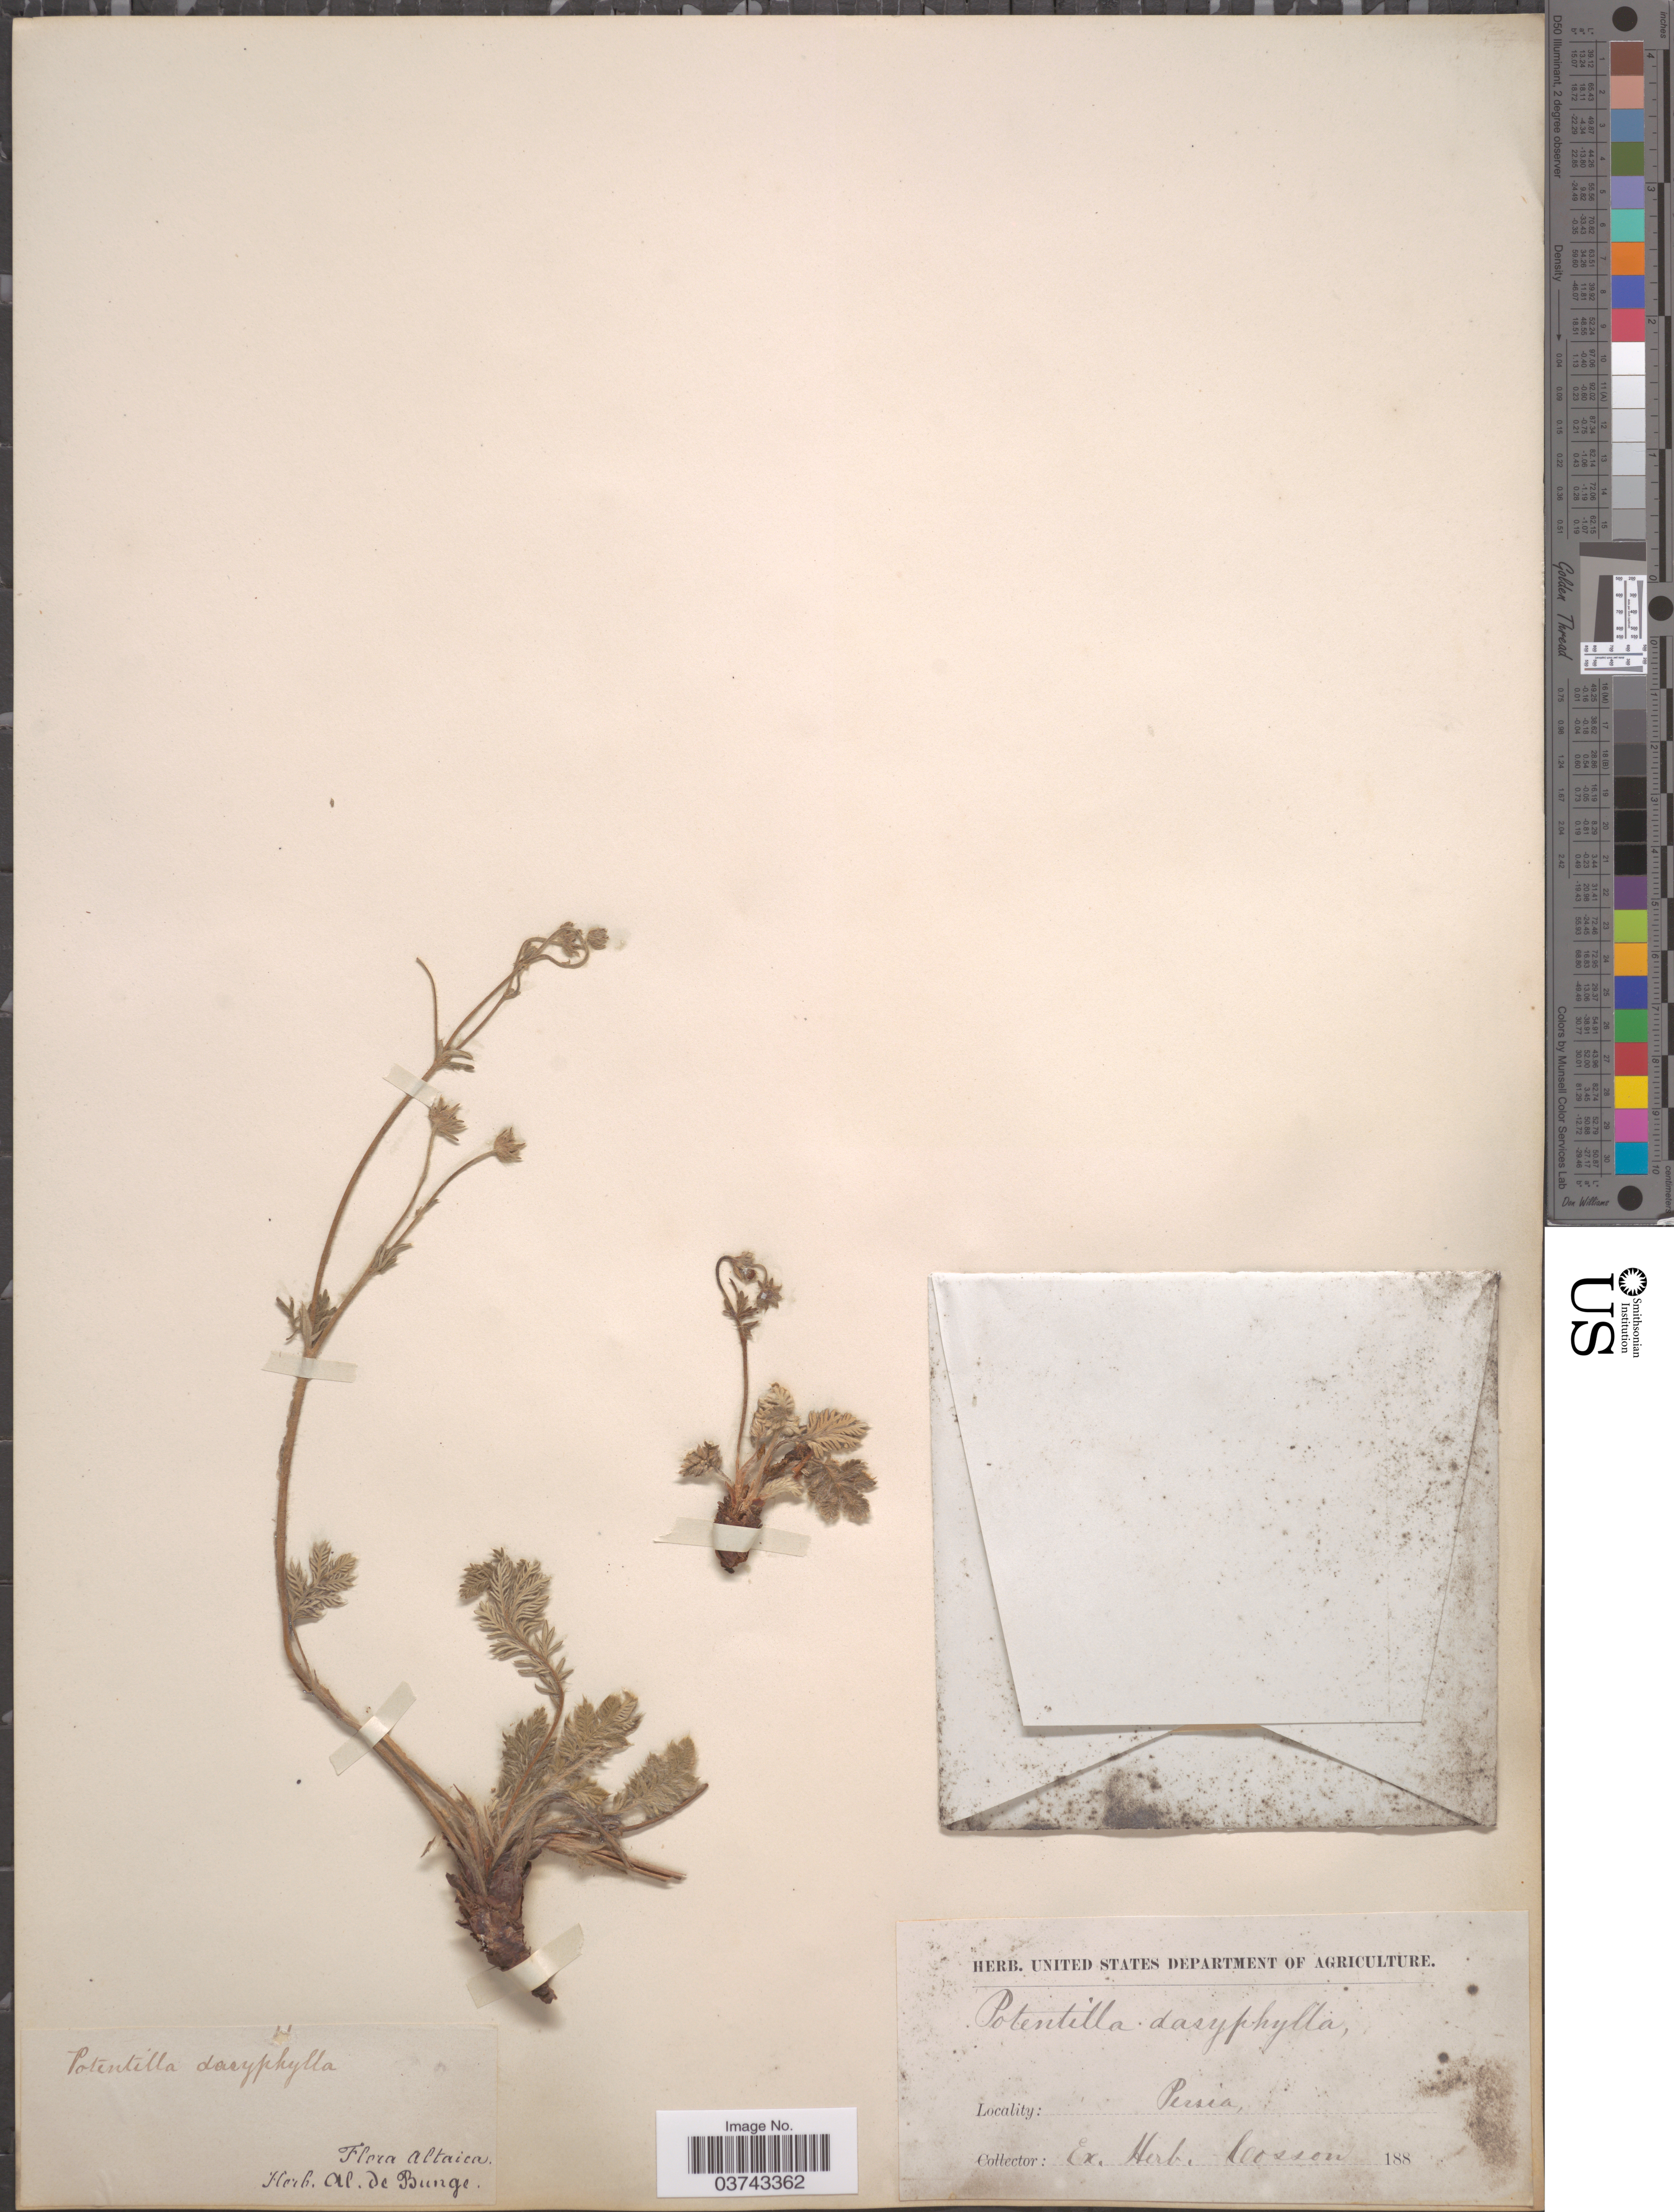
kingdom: Plantae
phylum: Tracheophyta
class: Magnoliopsida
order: Rosales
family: Rosaceae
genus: Potentilla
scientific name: Potentilla dasyphylla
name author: Bunge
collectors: ex herb. Bunge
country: Iran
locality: Altaica. Persia.